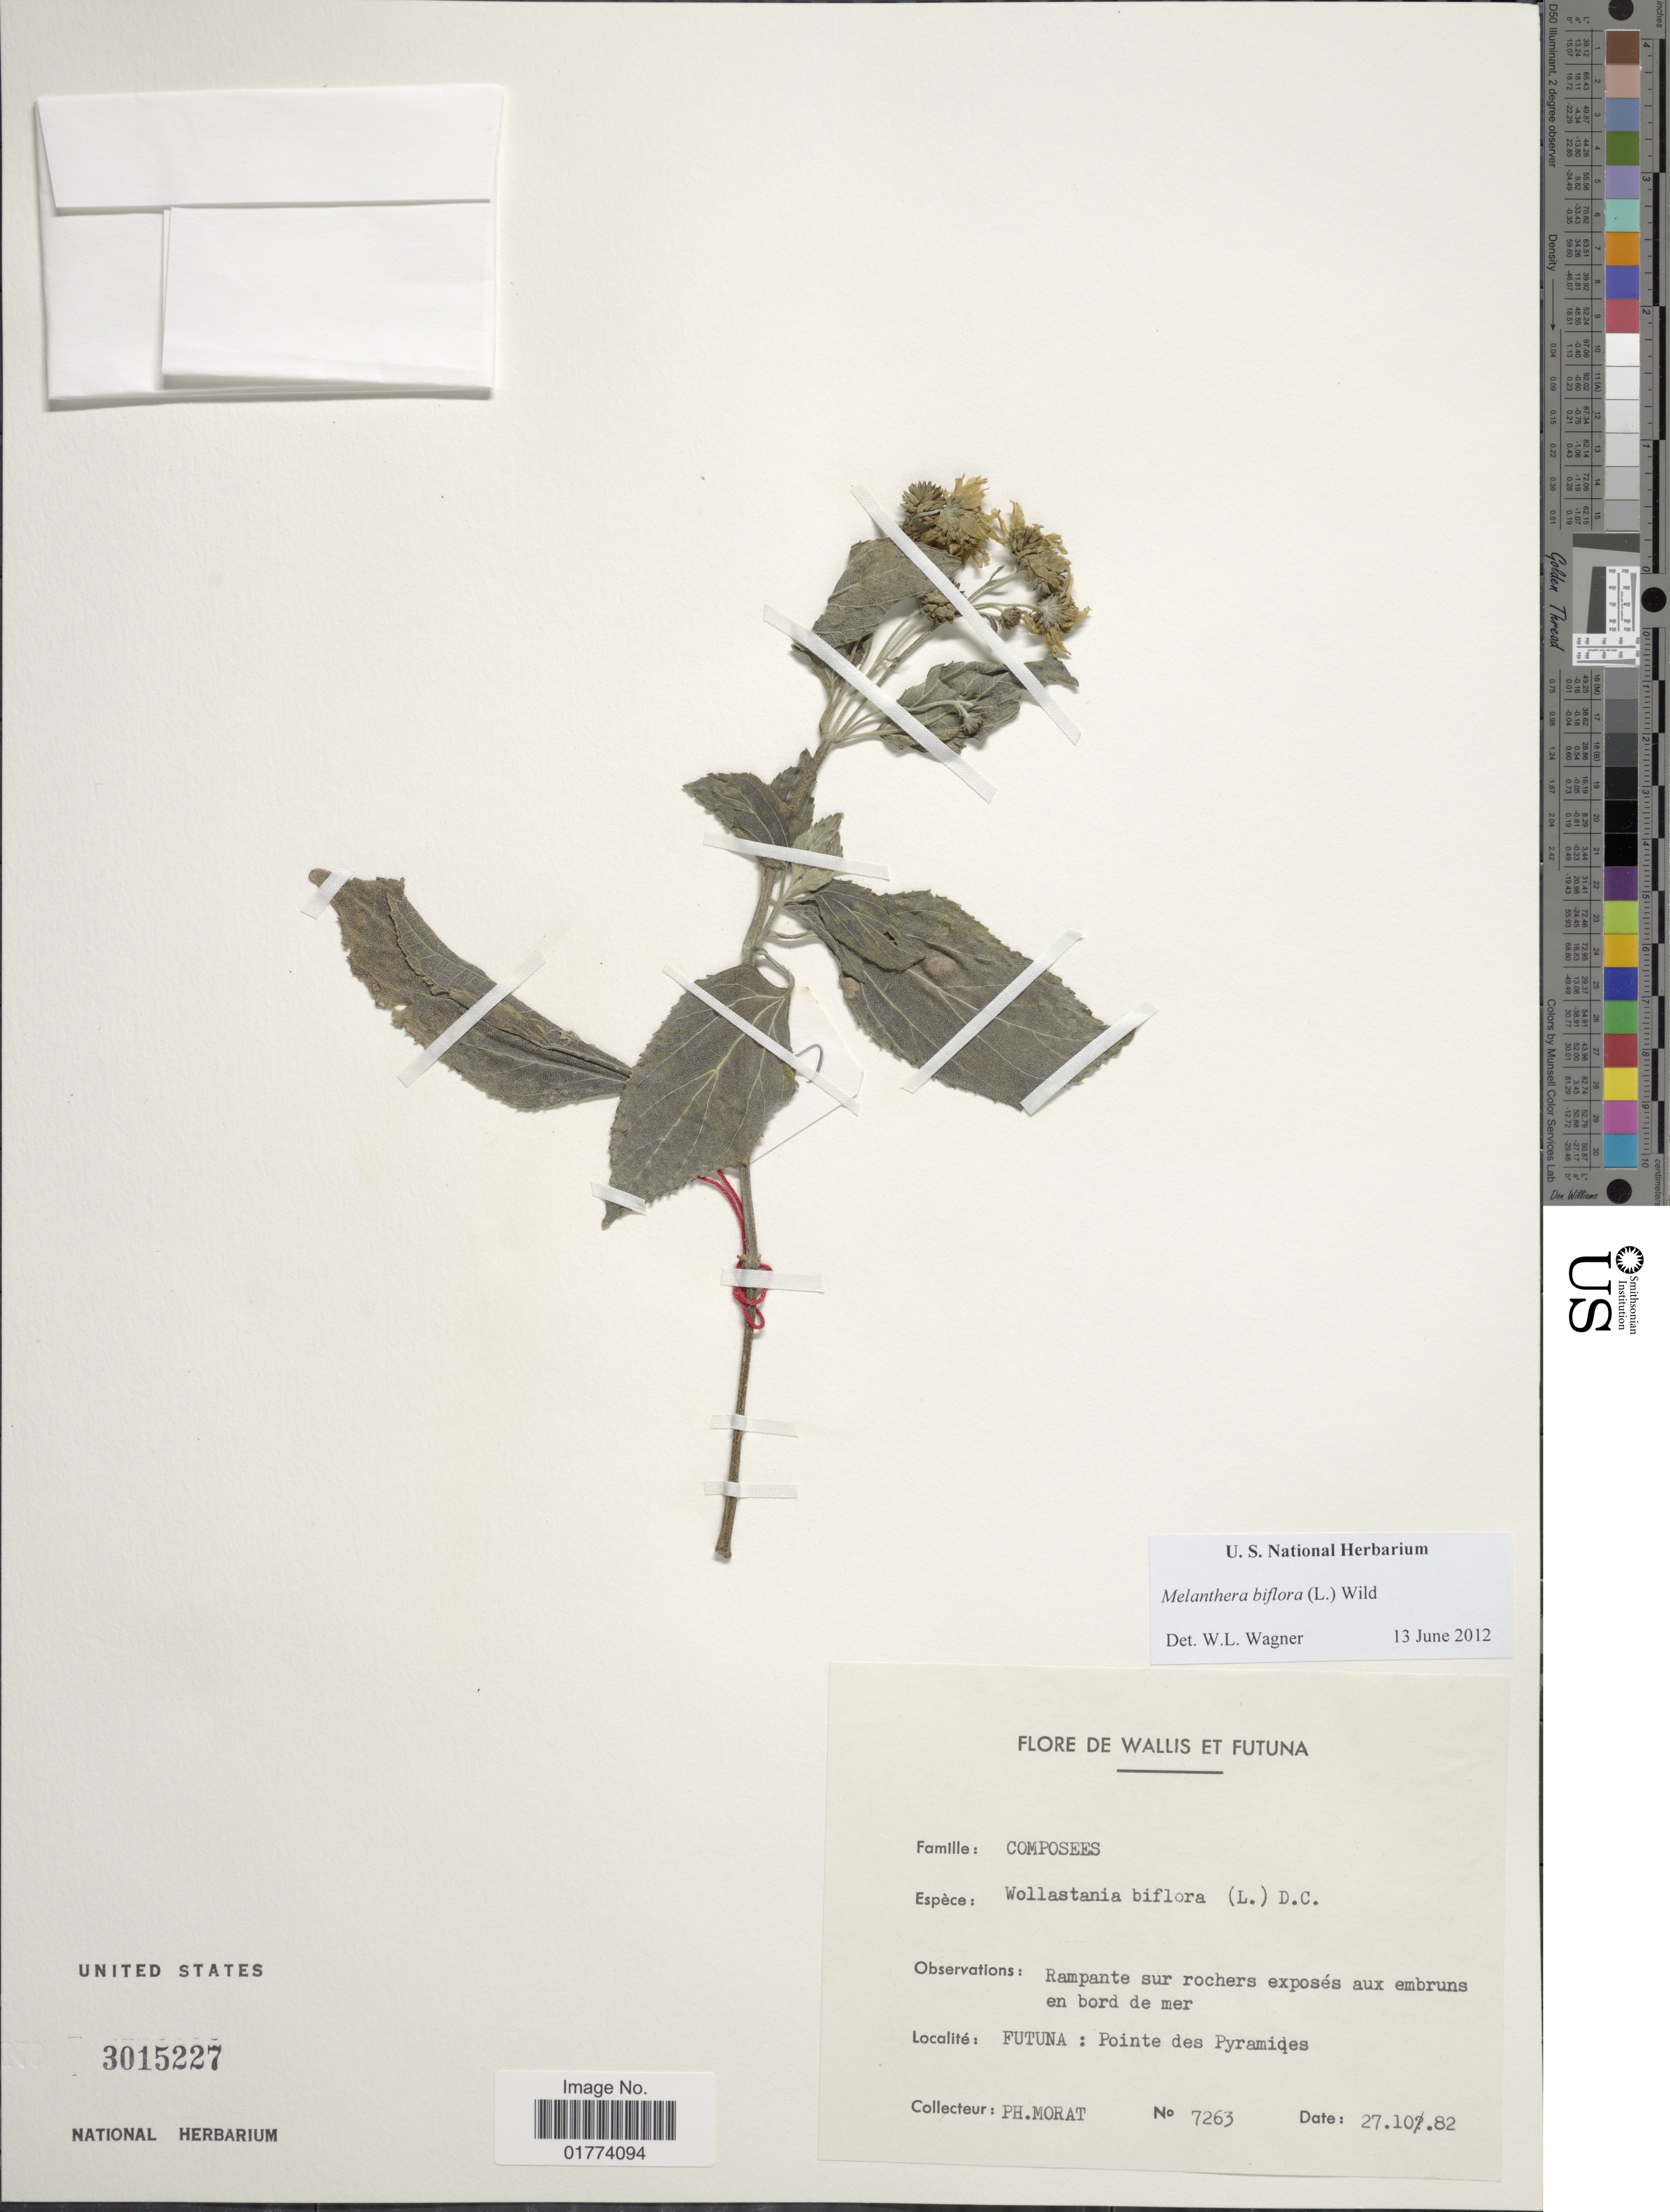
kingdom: Plantae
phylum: Tracheophyta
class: Magnoliopsida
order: Asterales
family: Asteraceae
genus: Wollastonia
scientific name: Wollastonia biflora var. biflora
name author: (L.) DC.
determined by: Wagner, W. L., (BOT), Smithsonian Institution - National Museum of Natural History (UNITED STATES)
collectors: P. Morat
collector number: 7263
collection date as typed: Transcribed d/m/y: 27/10/82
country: Wallis and Futuna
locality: Futuna: Pointe des Pyramides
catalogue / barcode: US 3015227